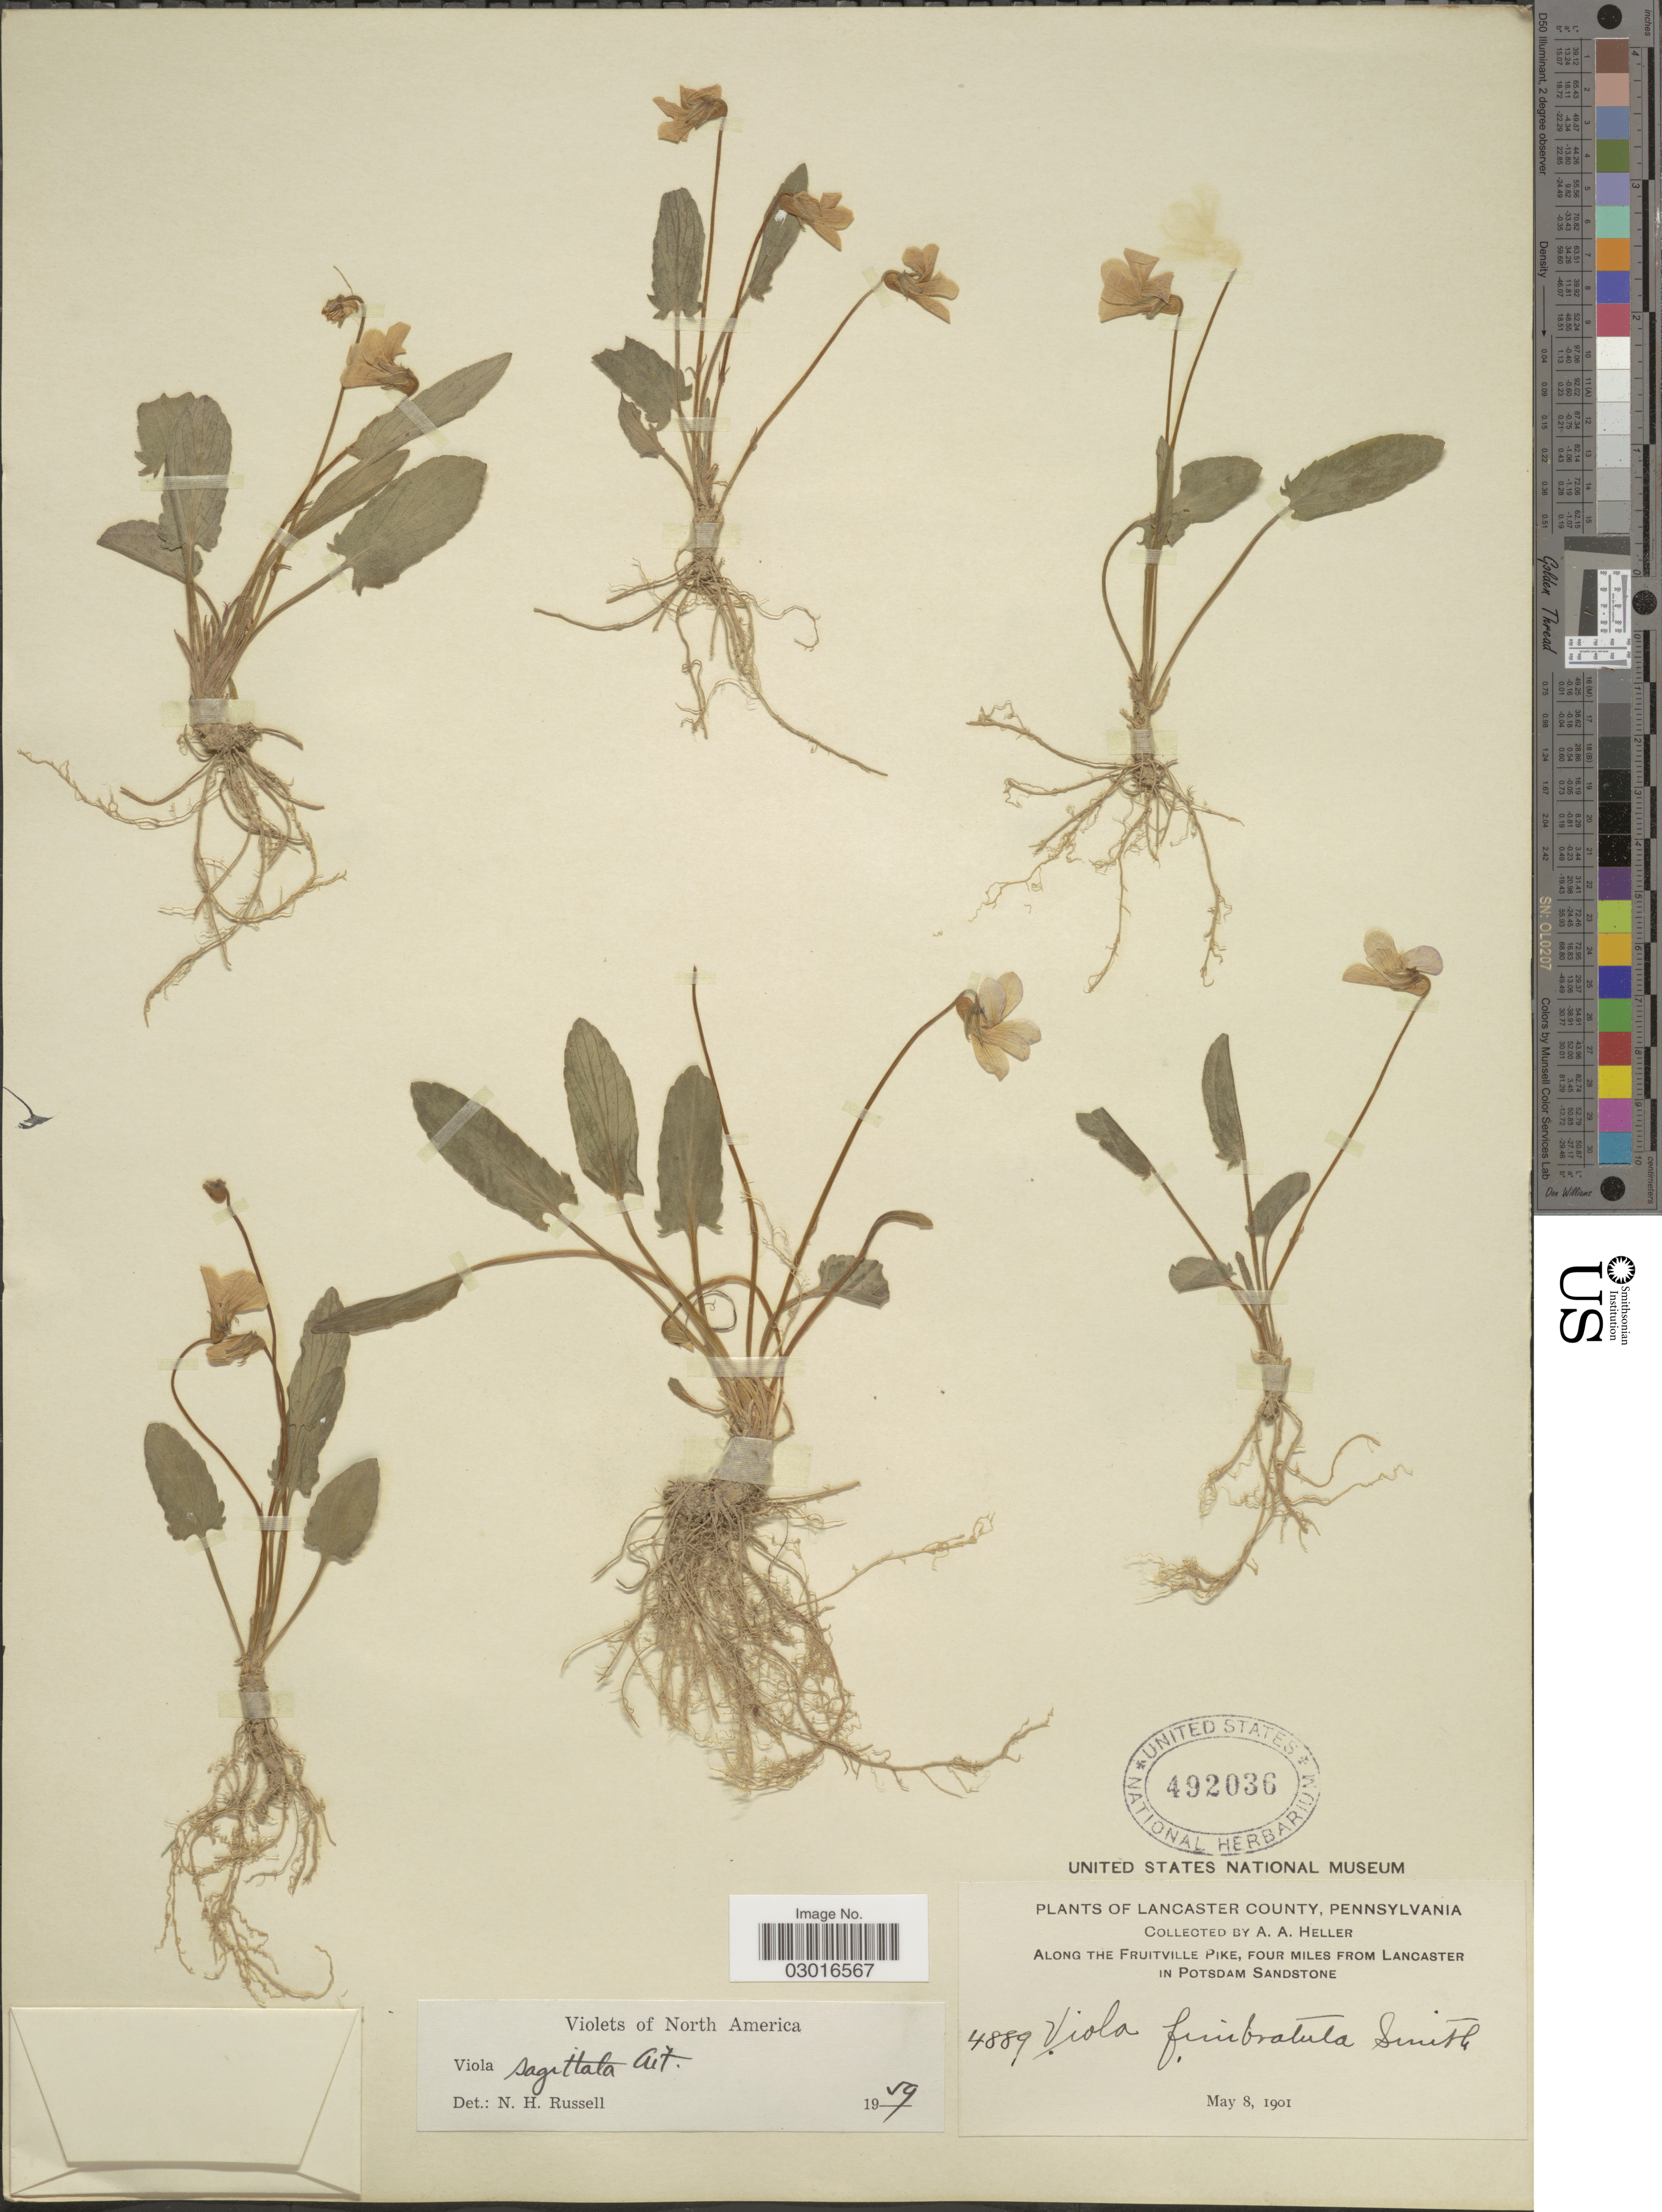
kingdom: Plantae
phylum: Tracheophyta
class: Magnoliopsida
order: Malpighiales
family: Violaceae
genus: Viola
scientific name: Viola sagittata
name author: Aiton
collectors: A. A. Heller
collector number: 4889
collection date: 1901-05-08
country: United States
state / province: Pennsylvania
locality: Lancaster County. Along the Fruitville Pike, Four Miles from Lancaster in Potsdam Sandstone.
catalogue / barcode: US 492036